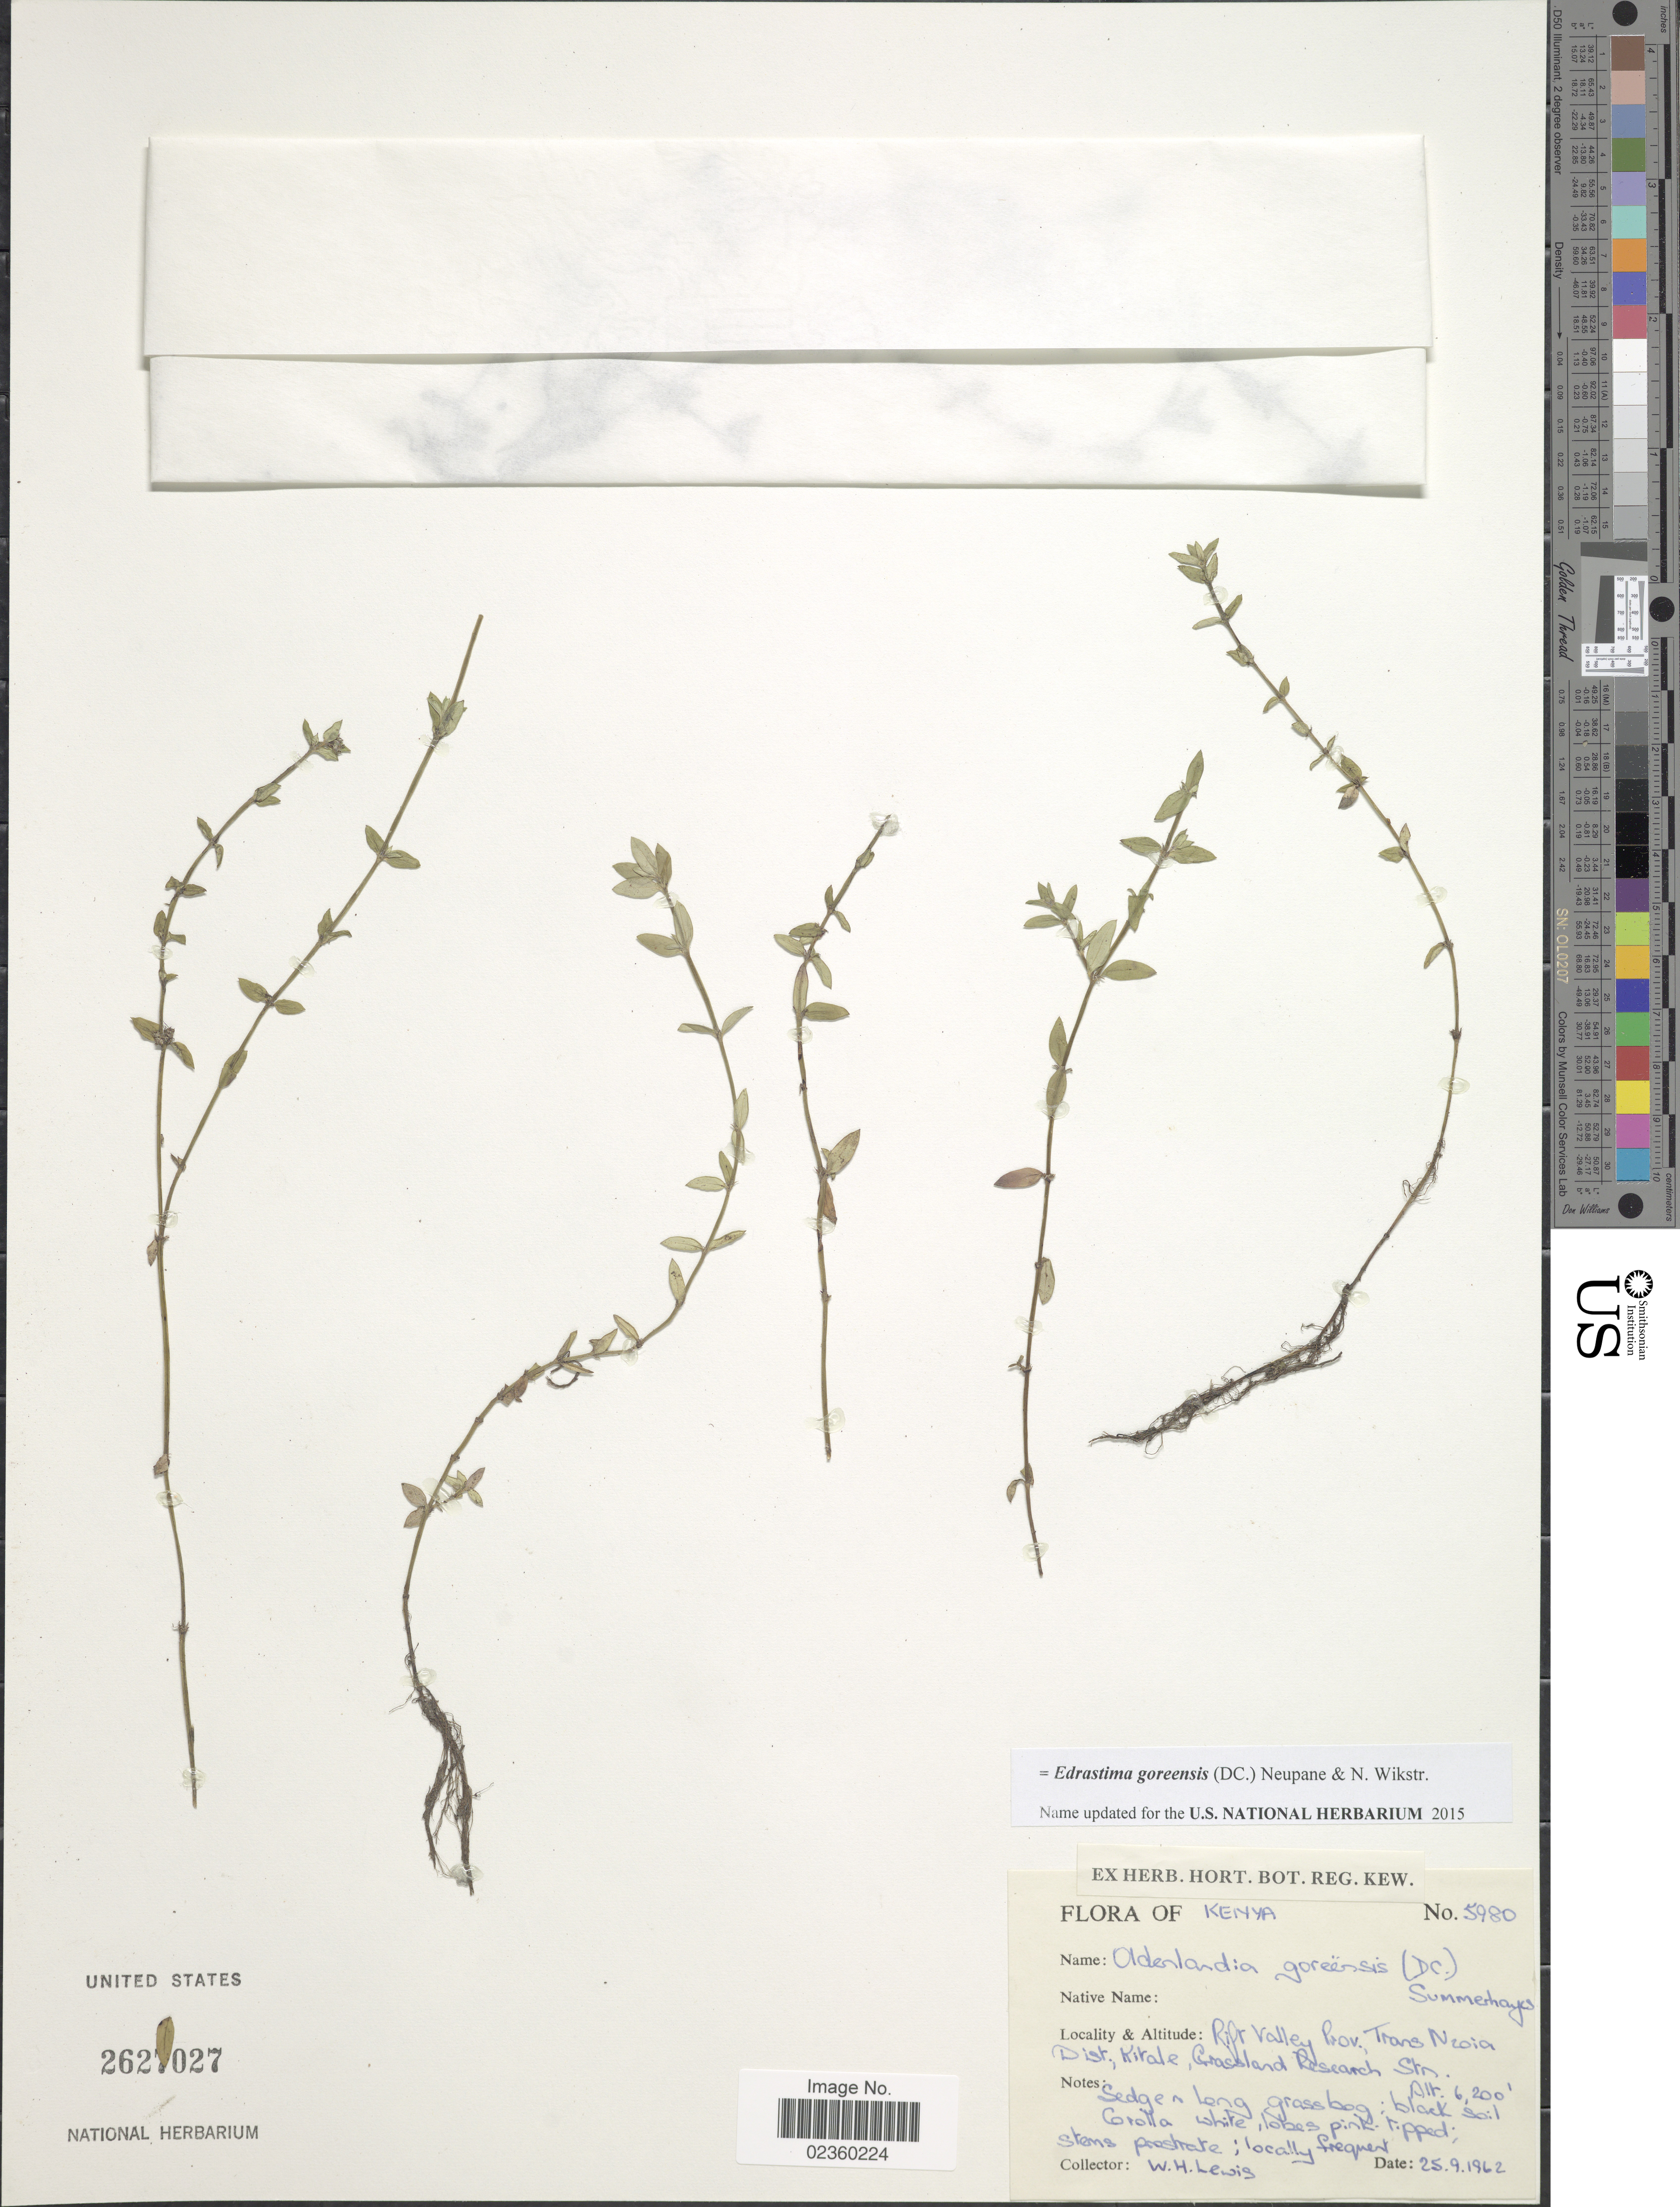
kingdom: Plantae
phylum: Tracheophyta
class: Magnoliopsida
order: Gentianales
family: Rubiaceae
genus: Edrastima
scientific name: Edrastima goreensis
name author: (DC.) Neupane & N. Wikstr.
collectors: W. H. Lewis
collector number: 5980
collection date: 1962-09-25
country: Kenya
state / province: Trans Nzoia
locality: Rift valley Prov., Trans Nzoia Dist., Kirale, Grassland Research Stn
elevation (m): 1890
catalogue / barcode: US 2627027